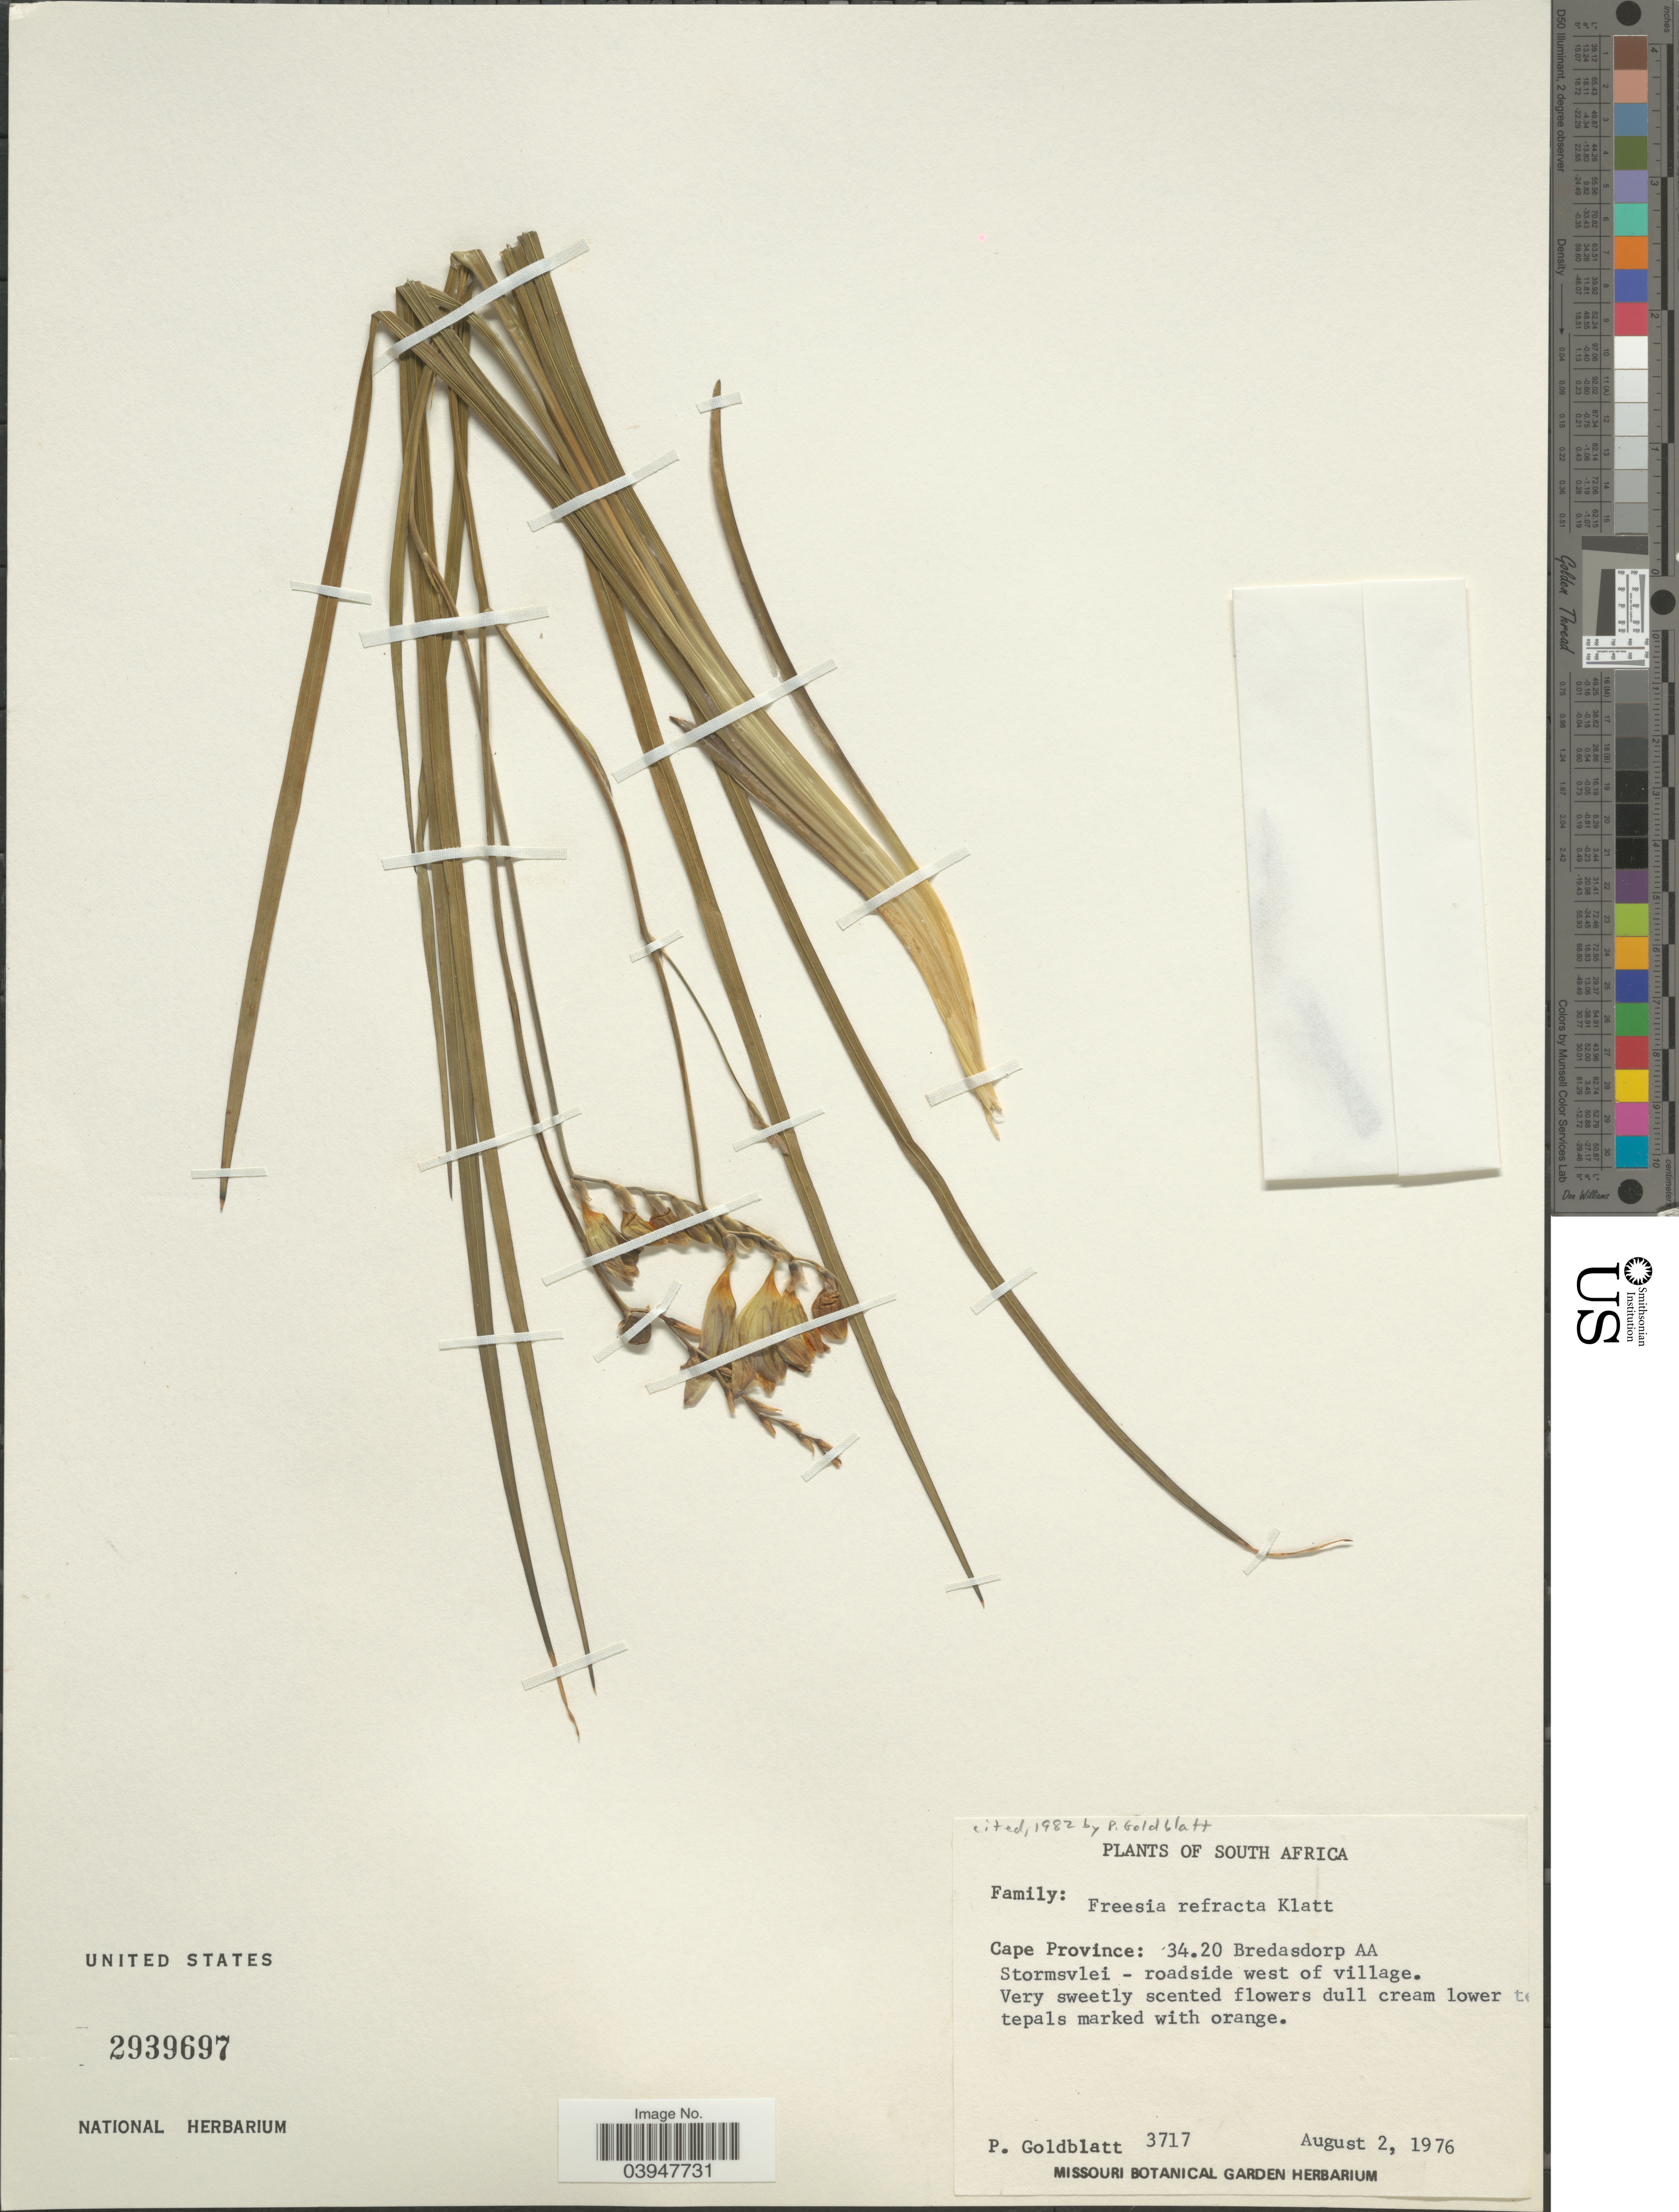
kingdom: Plantae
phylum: Tracheophyta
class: Liliopsida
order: Asparagales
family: Iridaceae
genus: Freesia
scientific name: Freesia refracta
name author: (Jacq.) Klatt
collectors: P. Goldblatt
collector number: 3717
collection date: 1976-08-02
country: South Africa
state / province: Western Cape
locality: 34.20 Bredasdorp AA Stormvlei - roadside west of village.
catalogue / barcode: US 2939697